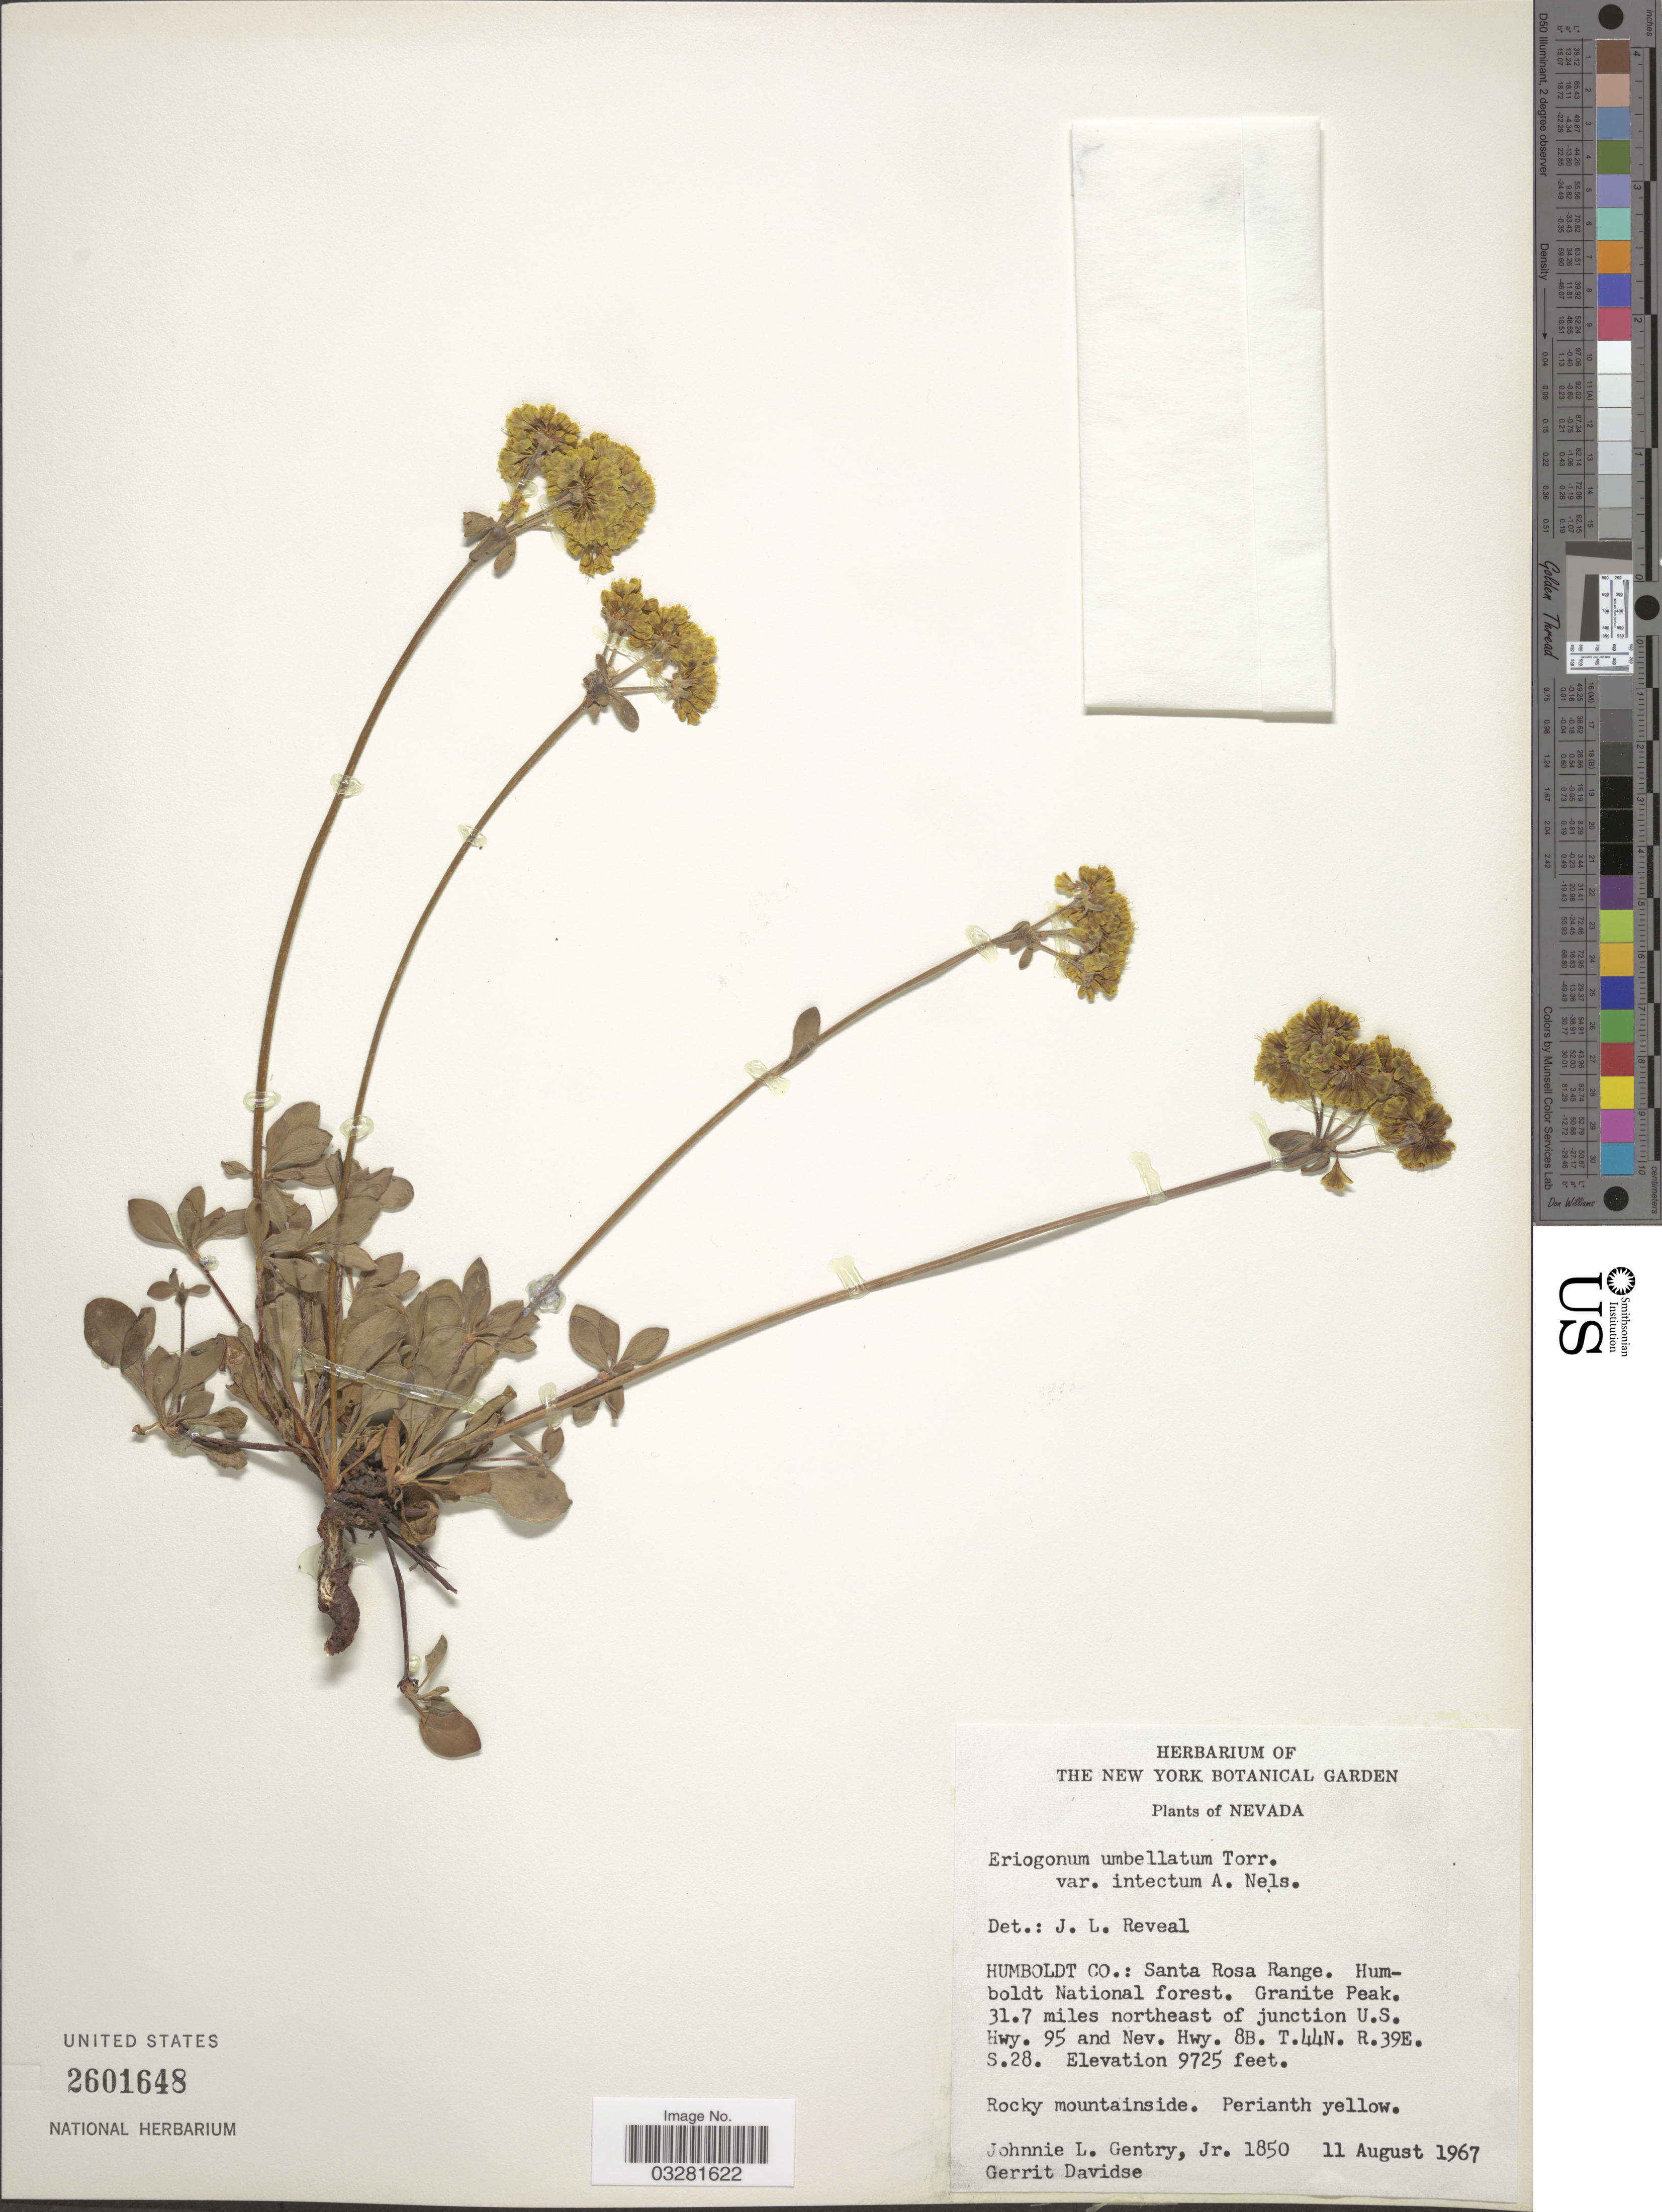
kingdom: Plantae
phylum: Tracheophyta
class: Magnoliopsida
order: Caryophyllales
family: Polygonaceae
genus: Eriogonum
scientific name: Eriogonum umbellatum var. intectum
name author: A. Nelson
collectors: J. L. Gentry & G. Davidse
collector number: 1850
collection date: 1967-08-11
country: United States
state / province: Nevada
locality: Humboldt Co.: Santa Rosa Range. Humboldt National forest. Granite Peak. 31.7 miles northeast of junction U. S. Hwy. 95 and Nev. Hwy. 8B. T.44N., R.39E. S.28.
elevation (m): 2964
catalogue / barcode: US 2601648